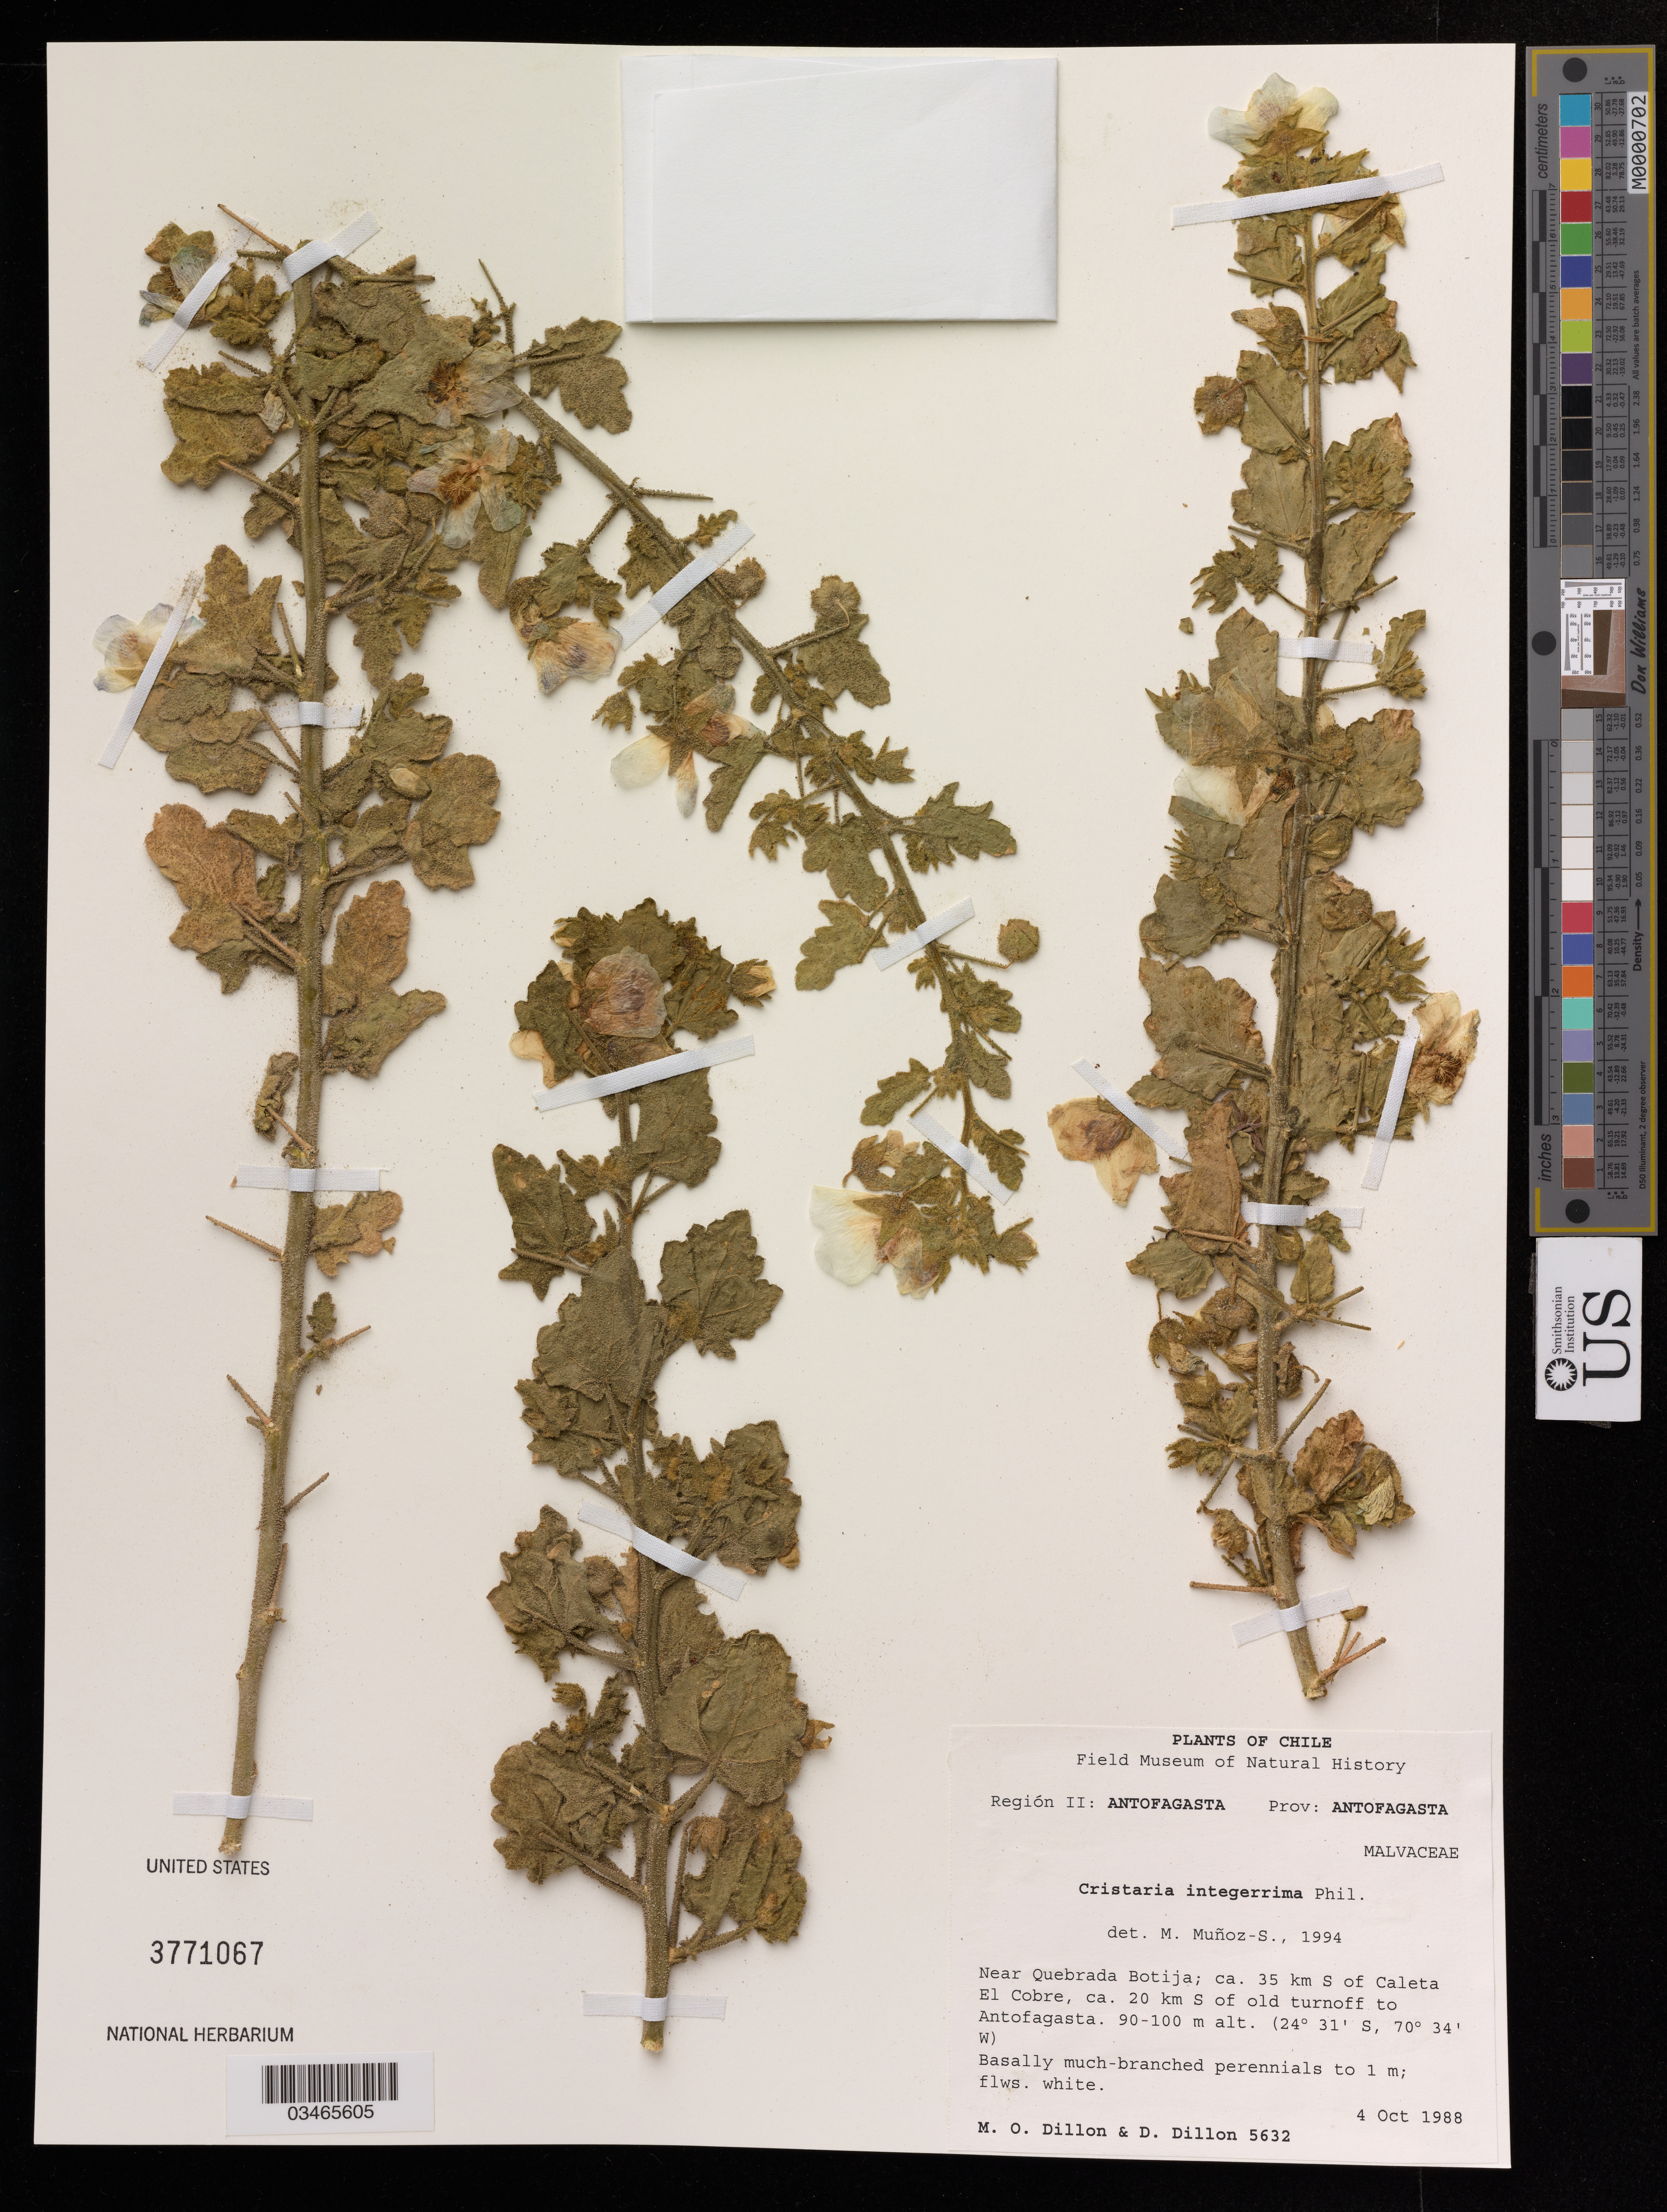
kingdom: Plantae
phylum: Tracheophyta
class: Magnoliopsida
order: Malvales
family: Malvaceae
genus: Cristaria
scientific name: Cristaria integerrima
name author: Phil.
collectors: M. O. Dillon & D. Dillon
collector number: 5632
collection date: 1988-10-04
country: Chile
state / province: Antofagasta (II)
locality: Near Quebrada Botija; ca. 35 km S of Caleta El Cobre, ca. 20 km S of old turnoff to Antofagasta.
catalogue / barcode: US 3771067